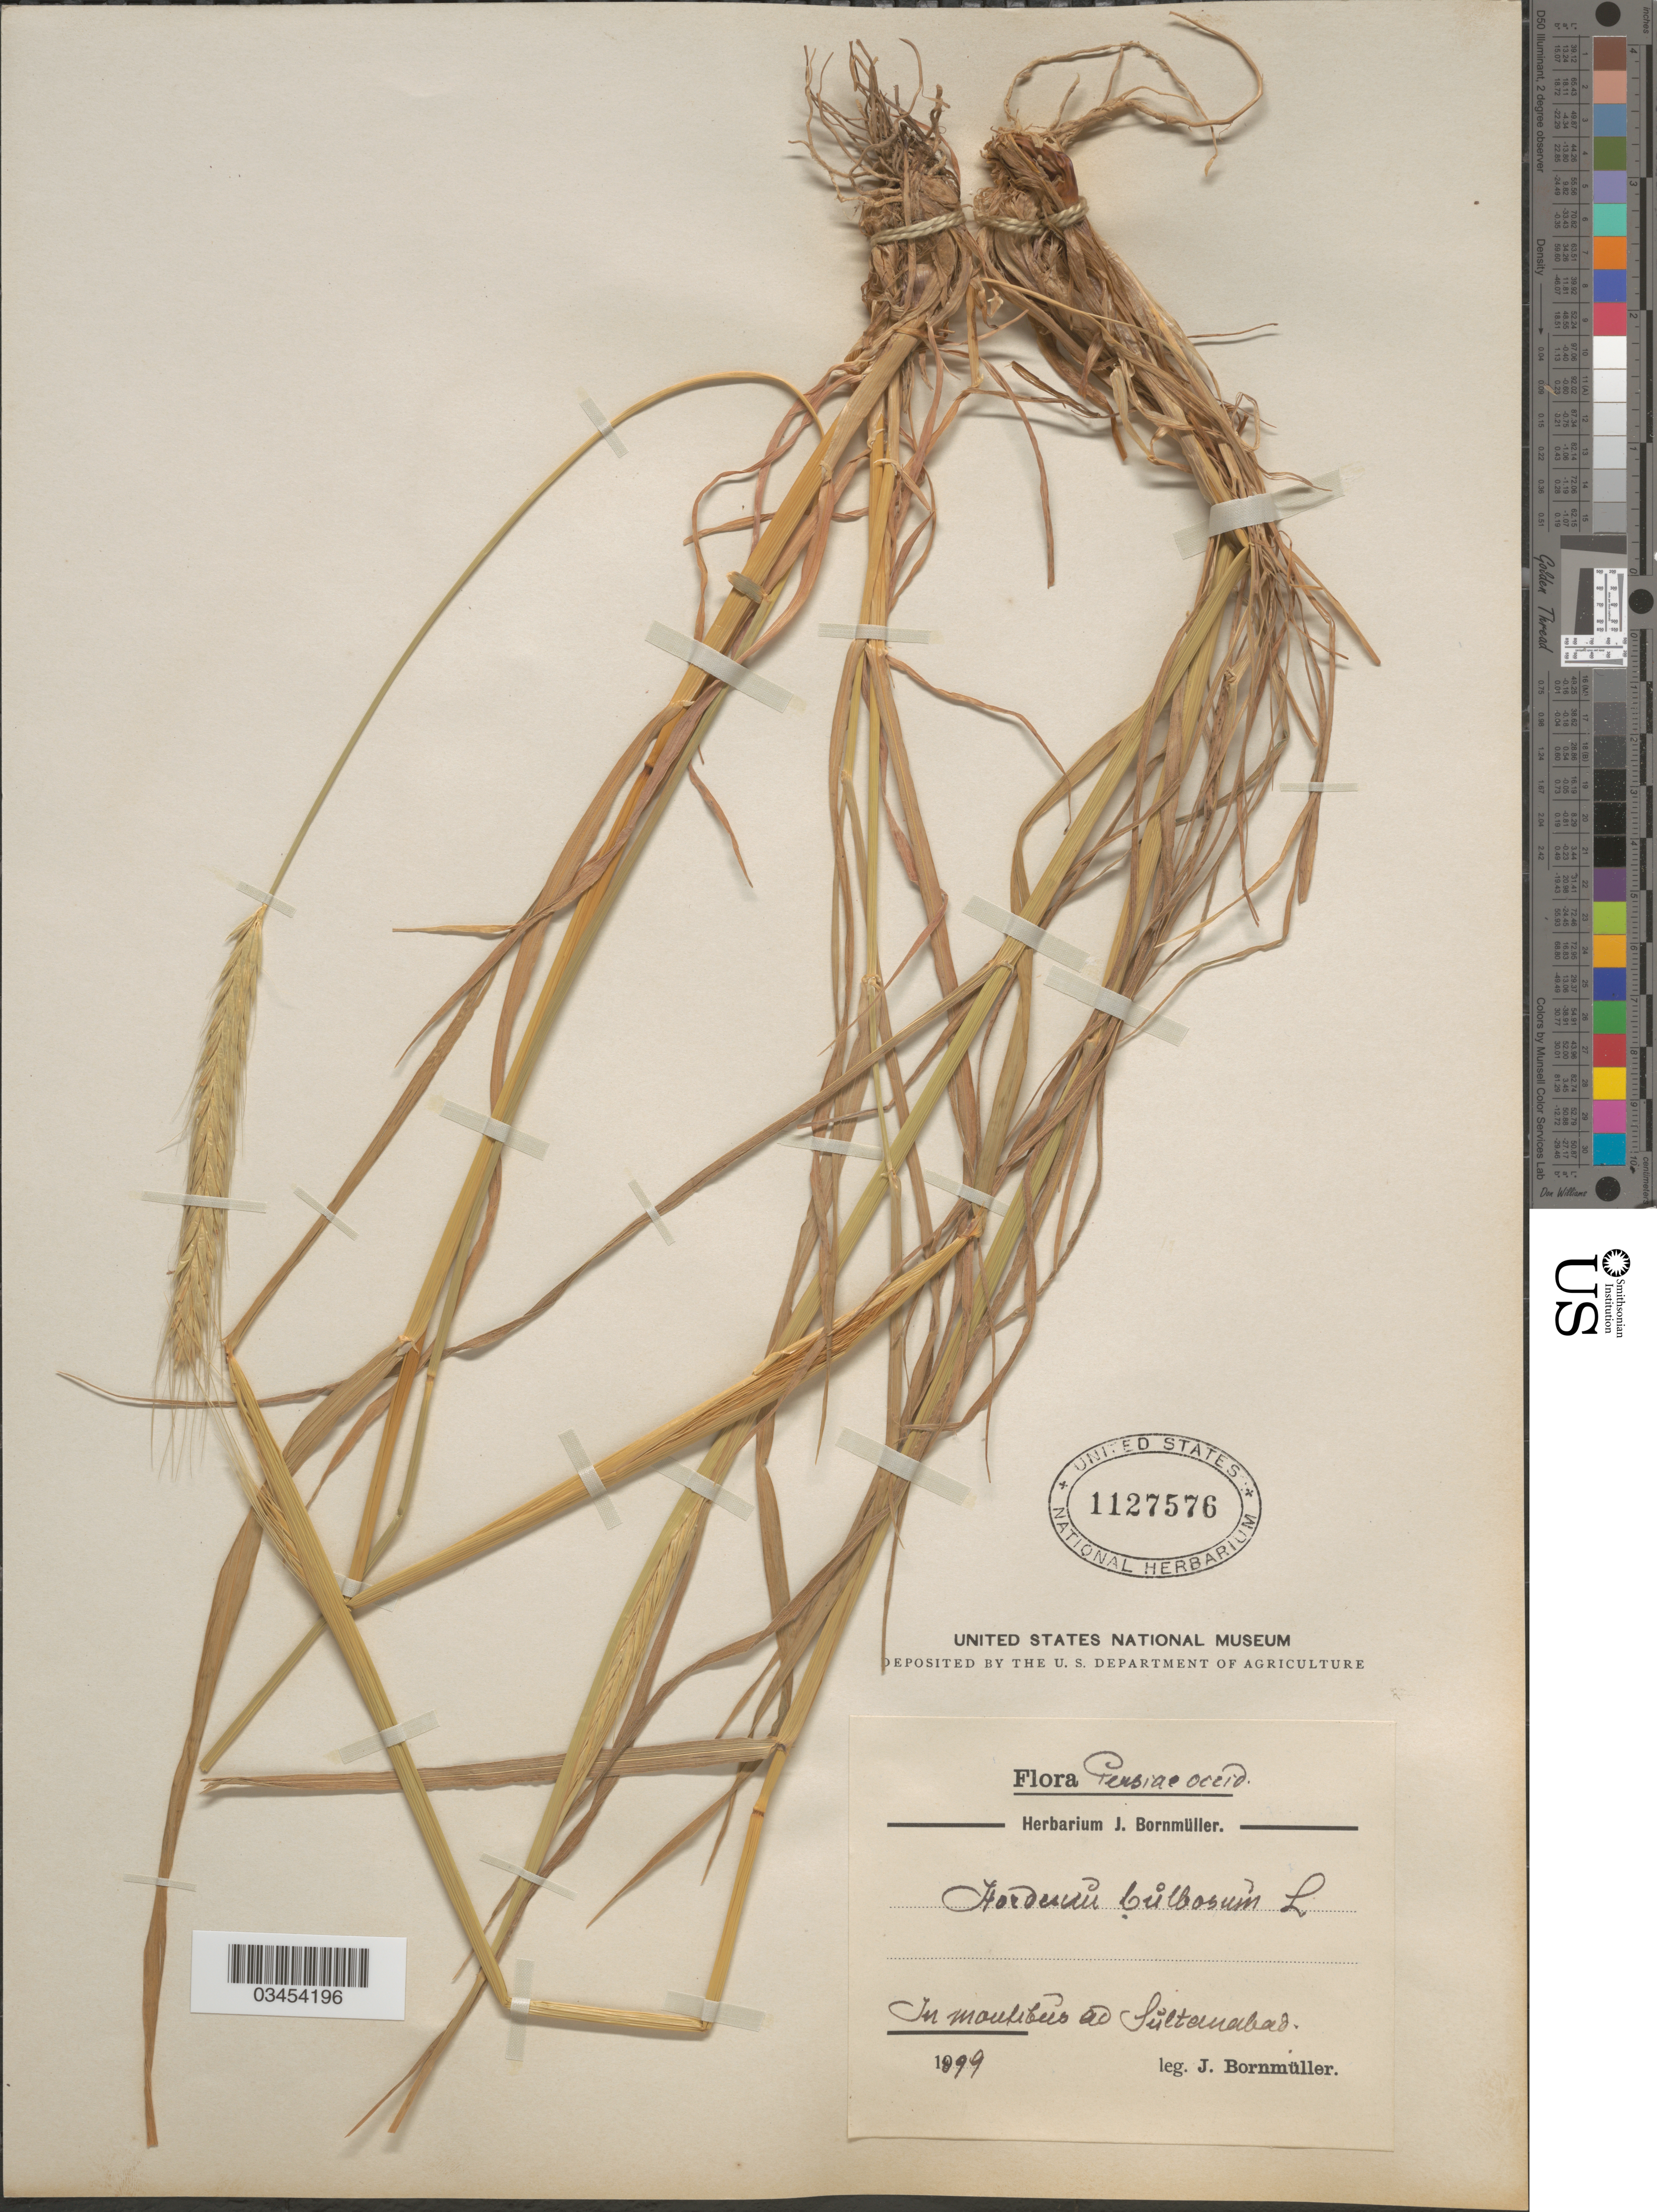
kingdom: Plantae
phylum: Tracheophyta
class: Liliopsida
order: Poales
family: Poaceae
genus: Hordeum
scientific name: Hordeum bulbosum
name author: L.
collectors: J. Bornmüller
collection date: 1899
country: Iran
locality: Persiae occid. In montibus ad Sůltanabad.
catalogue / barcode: US 1127576